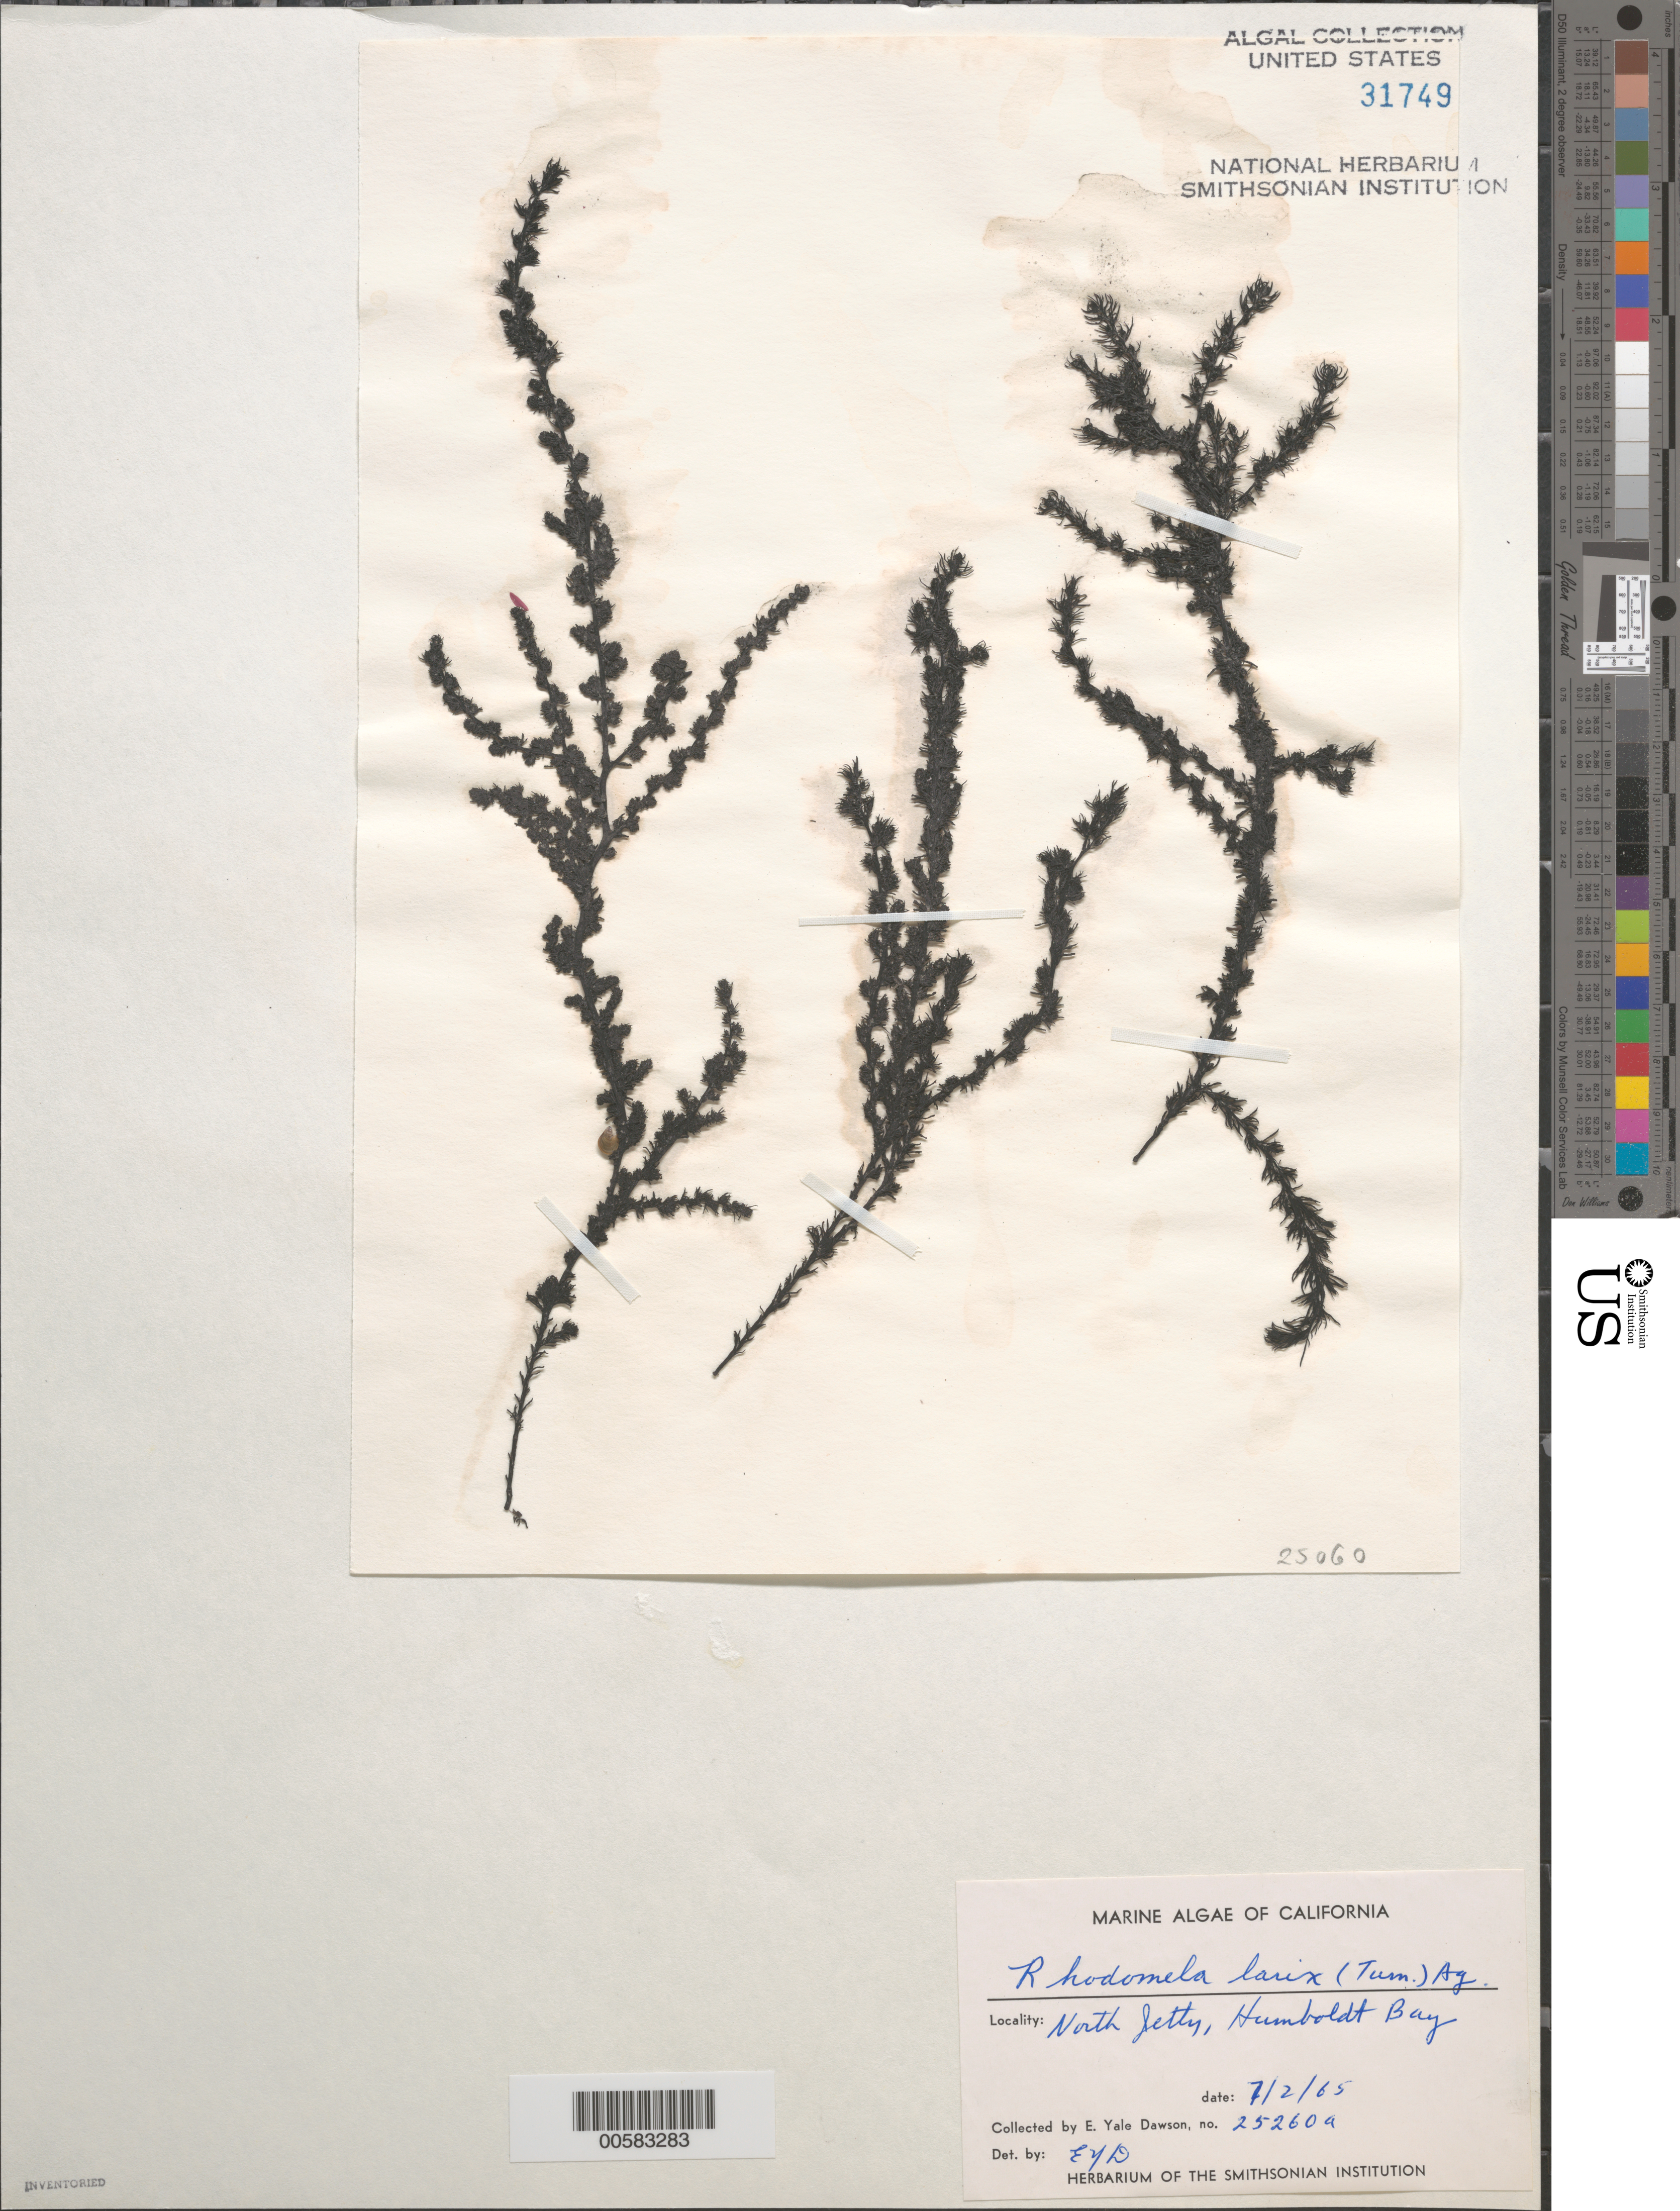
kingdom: Plantae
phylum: Rhodophyta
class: Florideophyceae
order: Ceramiales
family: Rhodomelaceae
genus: Neorhodomela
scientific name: Neorhodomela larix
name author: (Turner) Masuda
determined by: Algae name updating Project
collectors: E. Y. Dawson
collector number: EYD 25260a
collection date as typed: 02 Jul 1965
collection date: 1965-07-02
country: United States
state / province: California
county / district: Humboldt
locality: Humboldt Bay, North Jetty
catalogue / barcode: US 31749